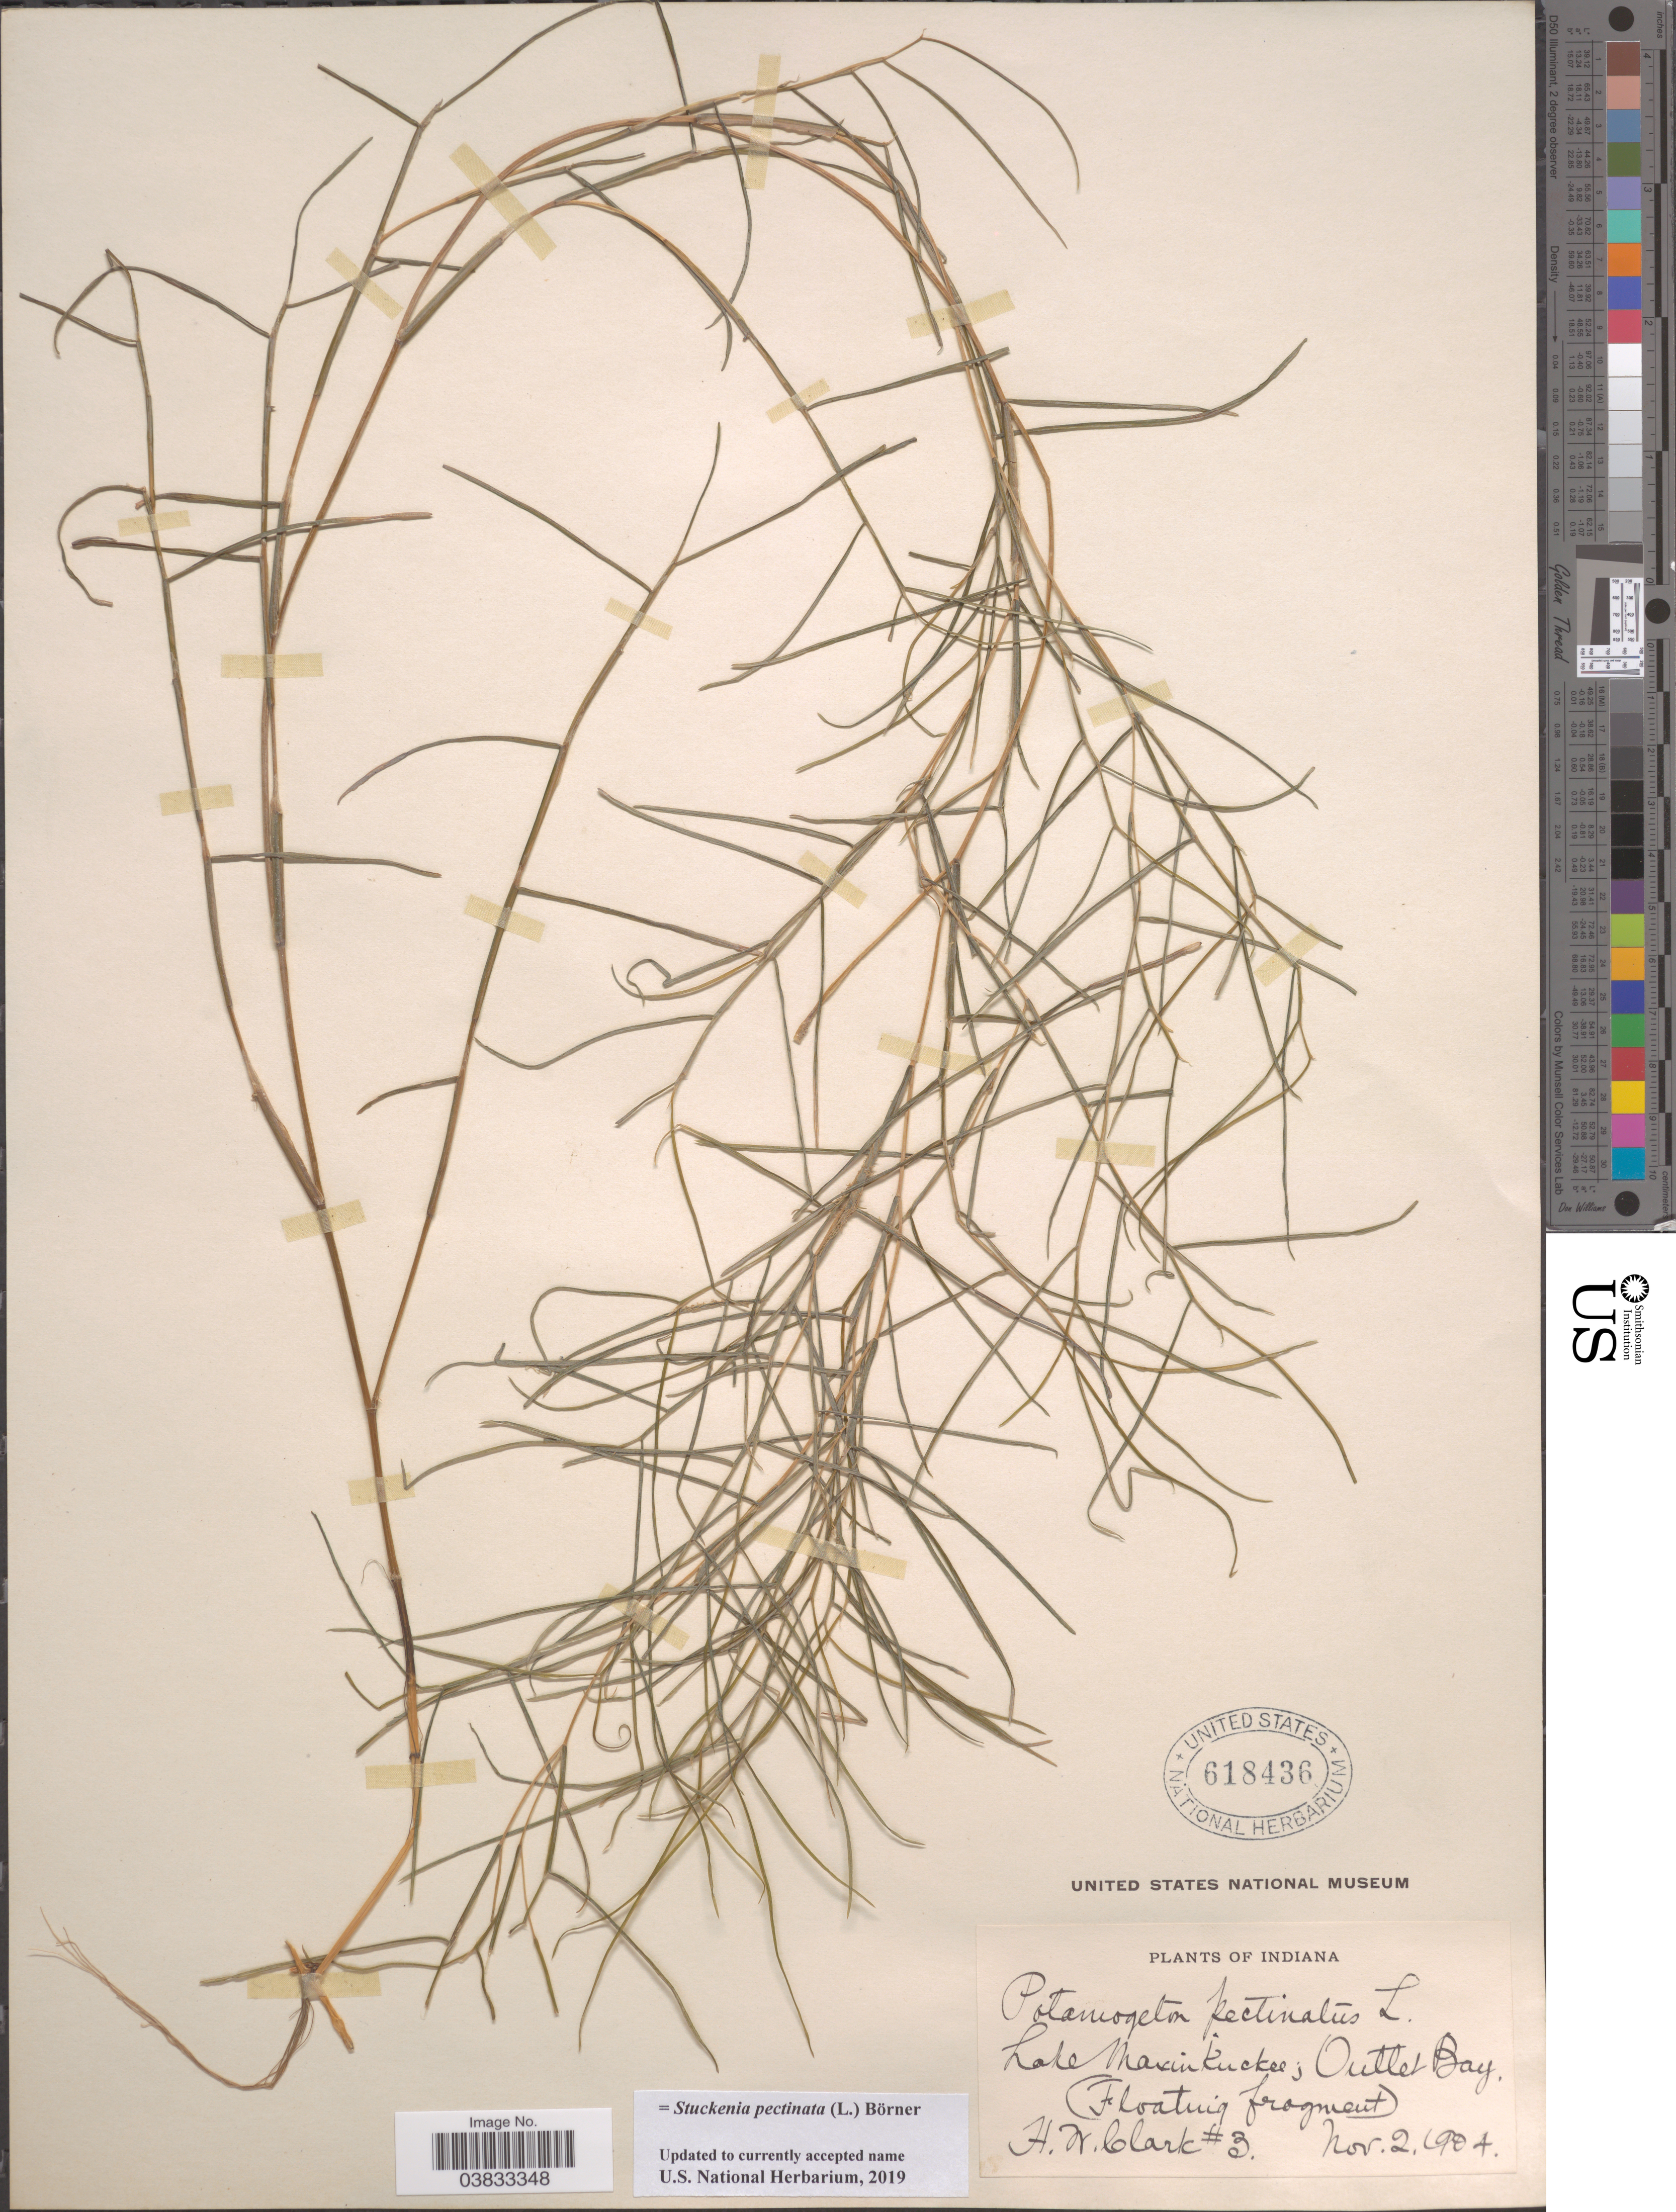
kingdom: Plantae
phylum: Tracheophyta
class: Liliopsida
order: Alismatales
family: Potamogetonaceae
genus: Stuckenia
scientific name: Stuckenia pectinata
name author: (L.) Börner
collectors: H. N. Clark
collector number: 3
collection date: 1904-11-02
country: United States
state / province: Indiana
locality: Lake Maxinkuckee's Outlet Bay.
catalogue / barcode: US 618436